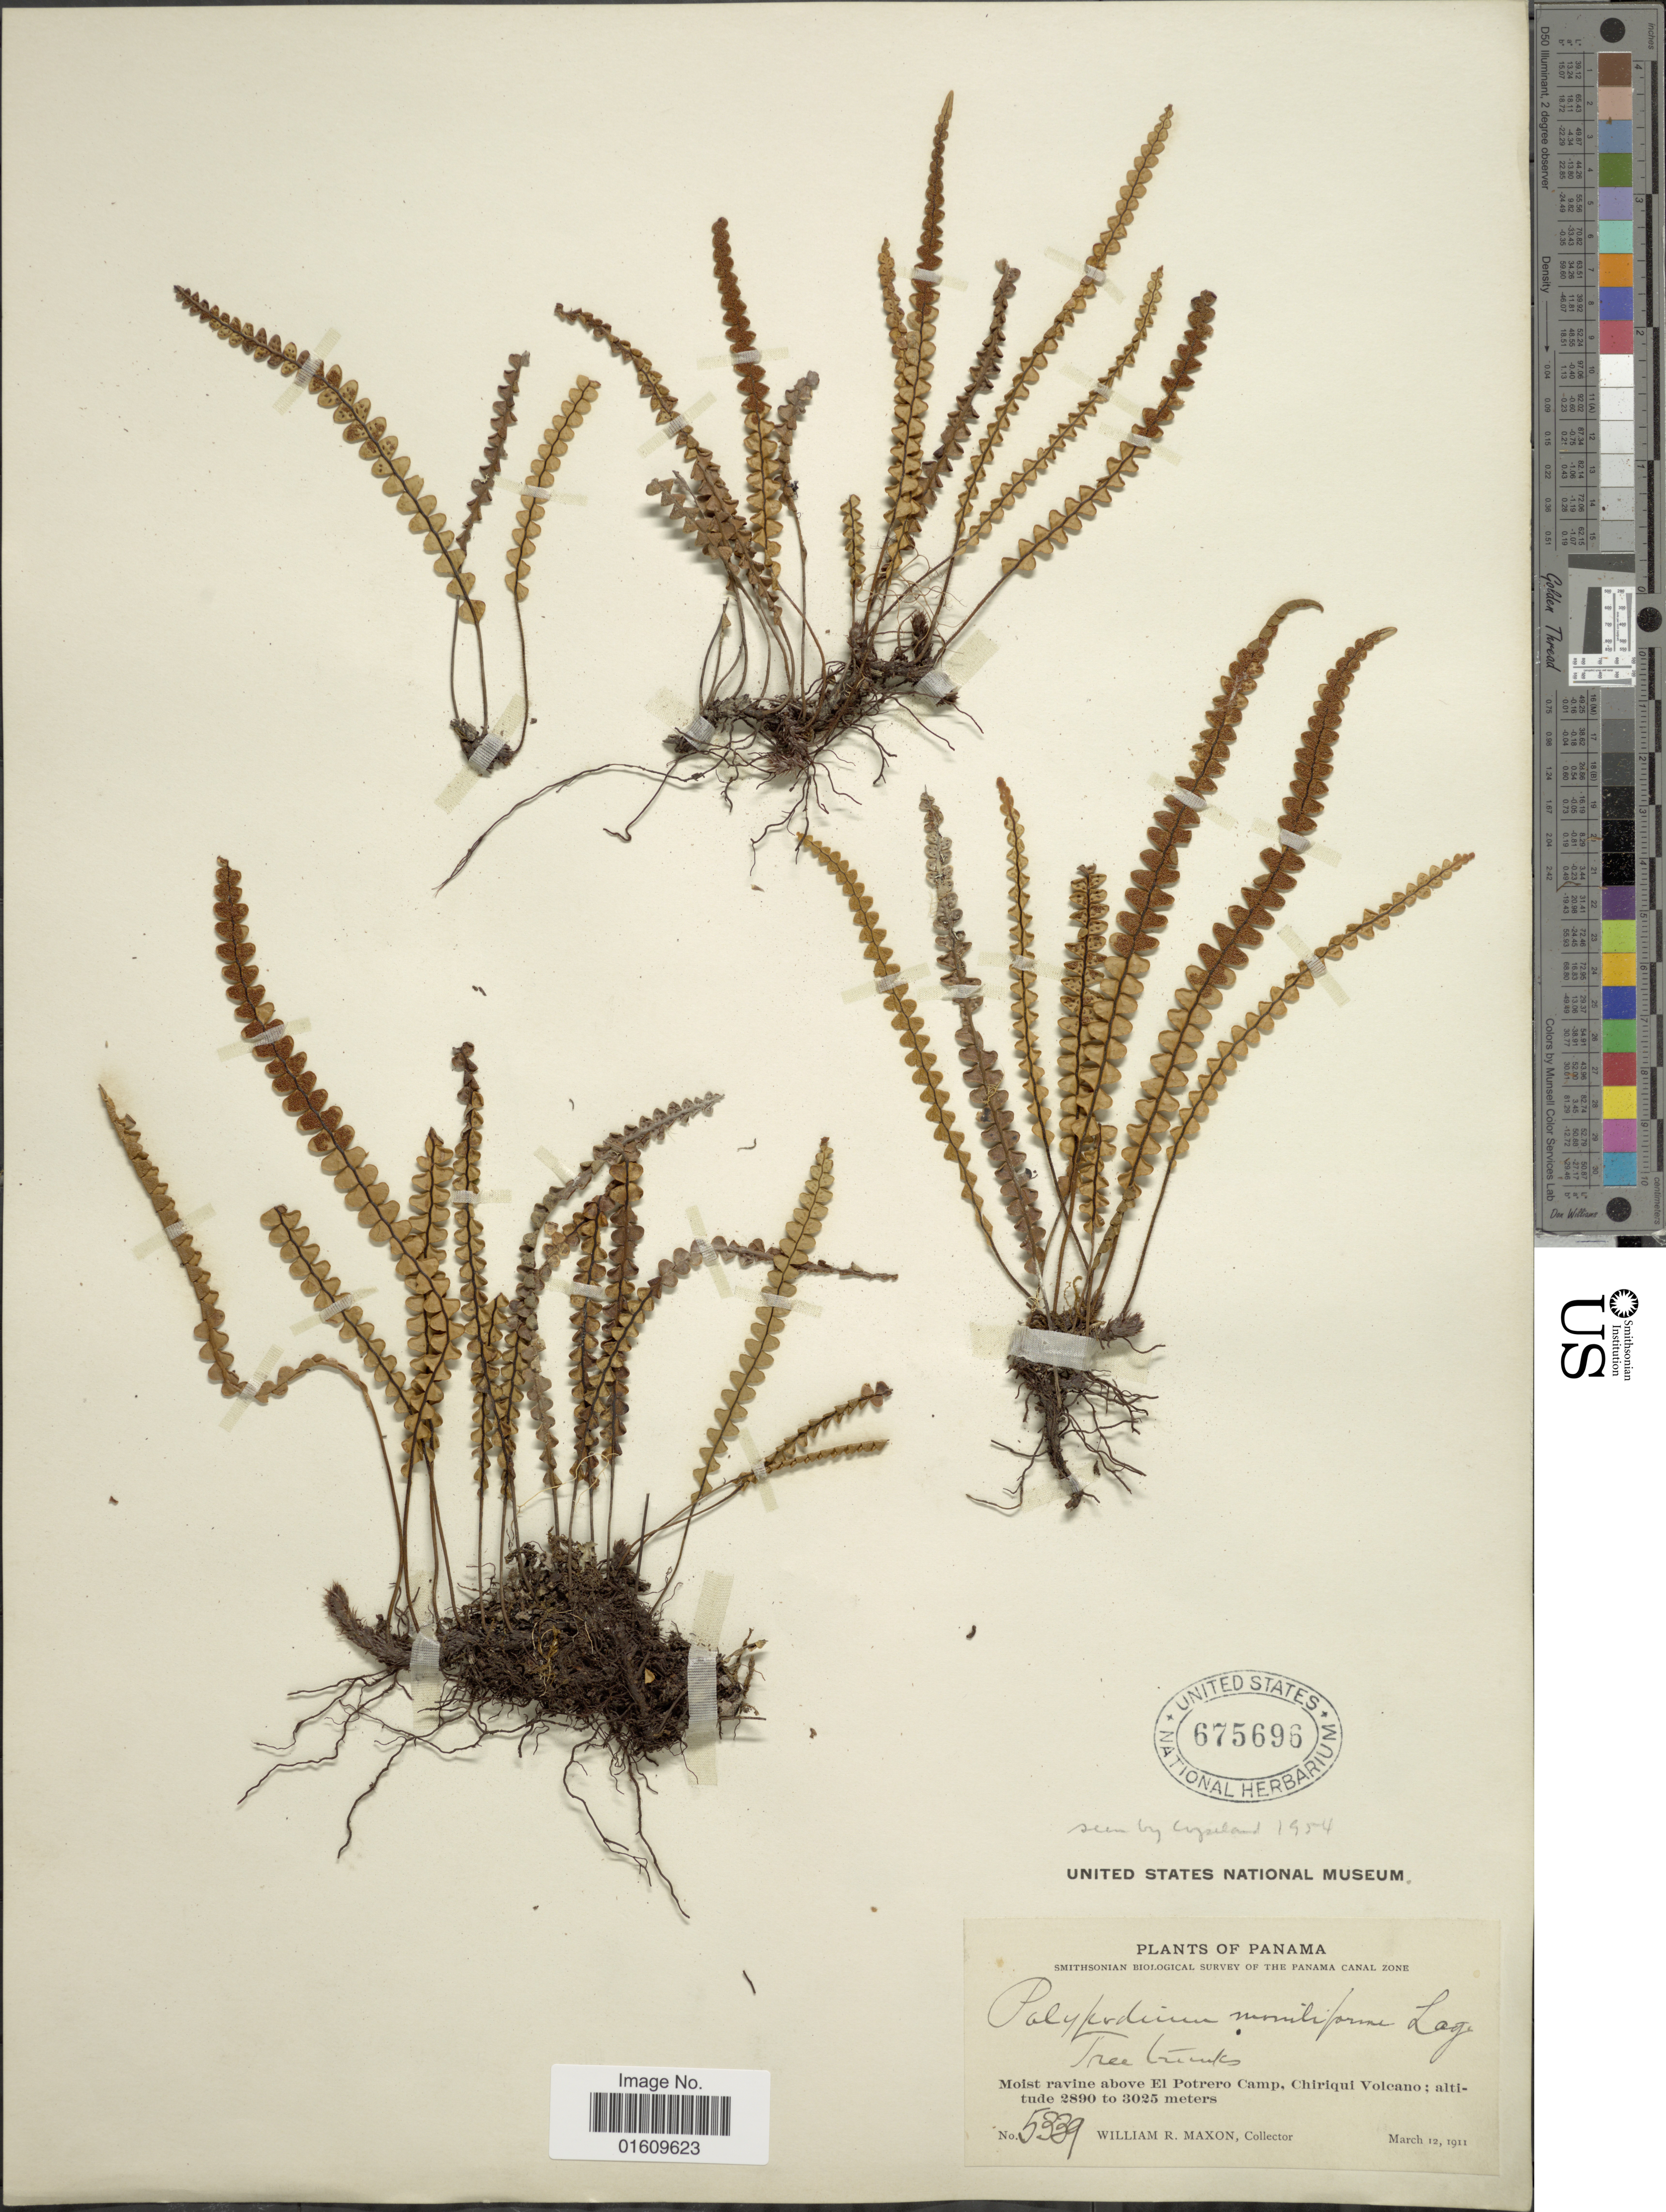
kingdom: Plantae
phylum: Tracheophyta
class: Polypodiopsida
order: Polypodiales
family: Polypodiaceae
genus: Melpomene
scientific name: Melpomene moniliformis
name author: (Lag. ex Sw.) A.R. Sm. & R.C. Moran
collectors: W. R. Maxon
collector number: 5339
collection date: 1911-03-12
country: Panama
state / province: Chiriqui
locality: Moist ravine above El Potrero Camp, Chiriqui Volcano.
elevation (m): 2890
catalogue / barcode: US 675696